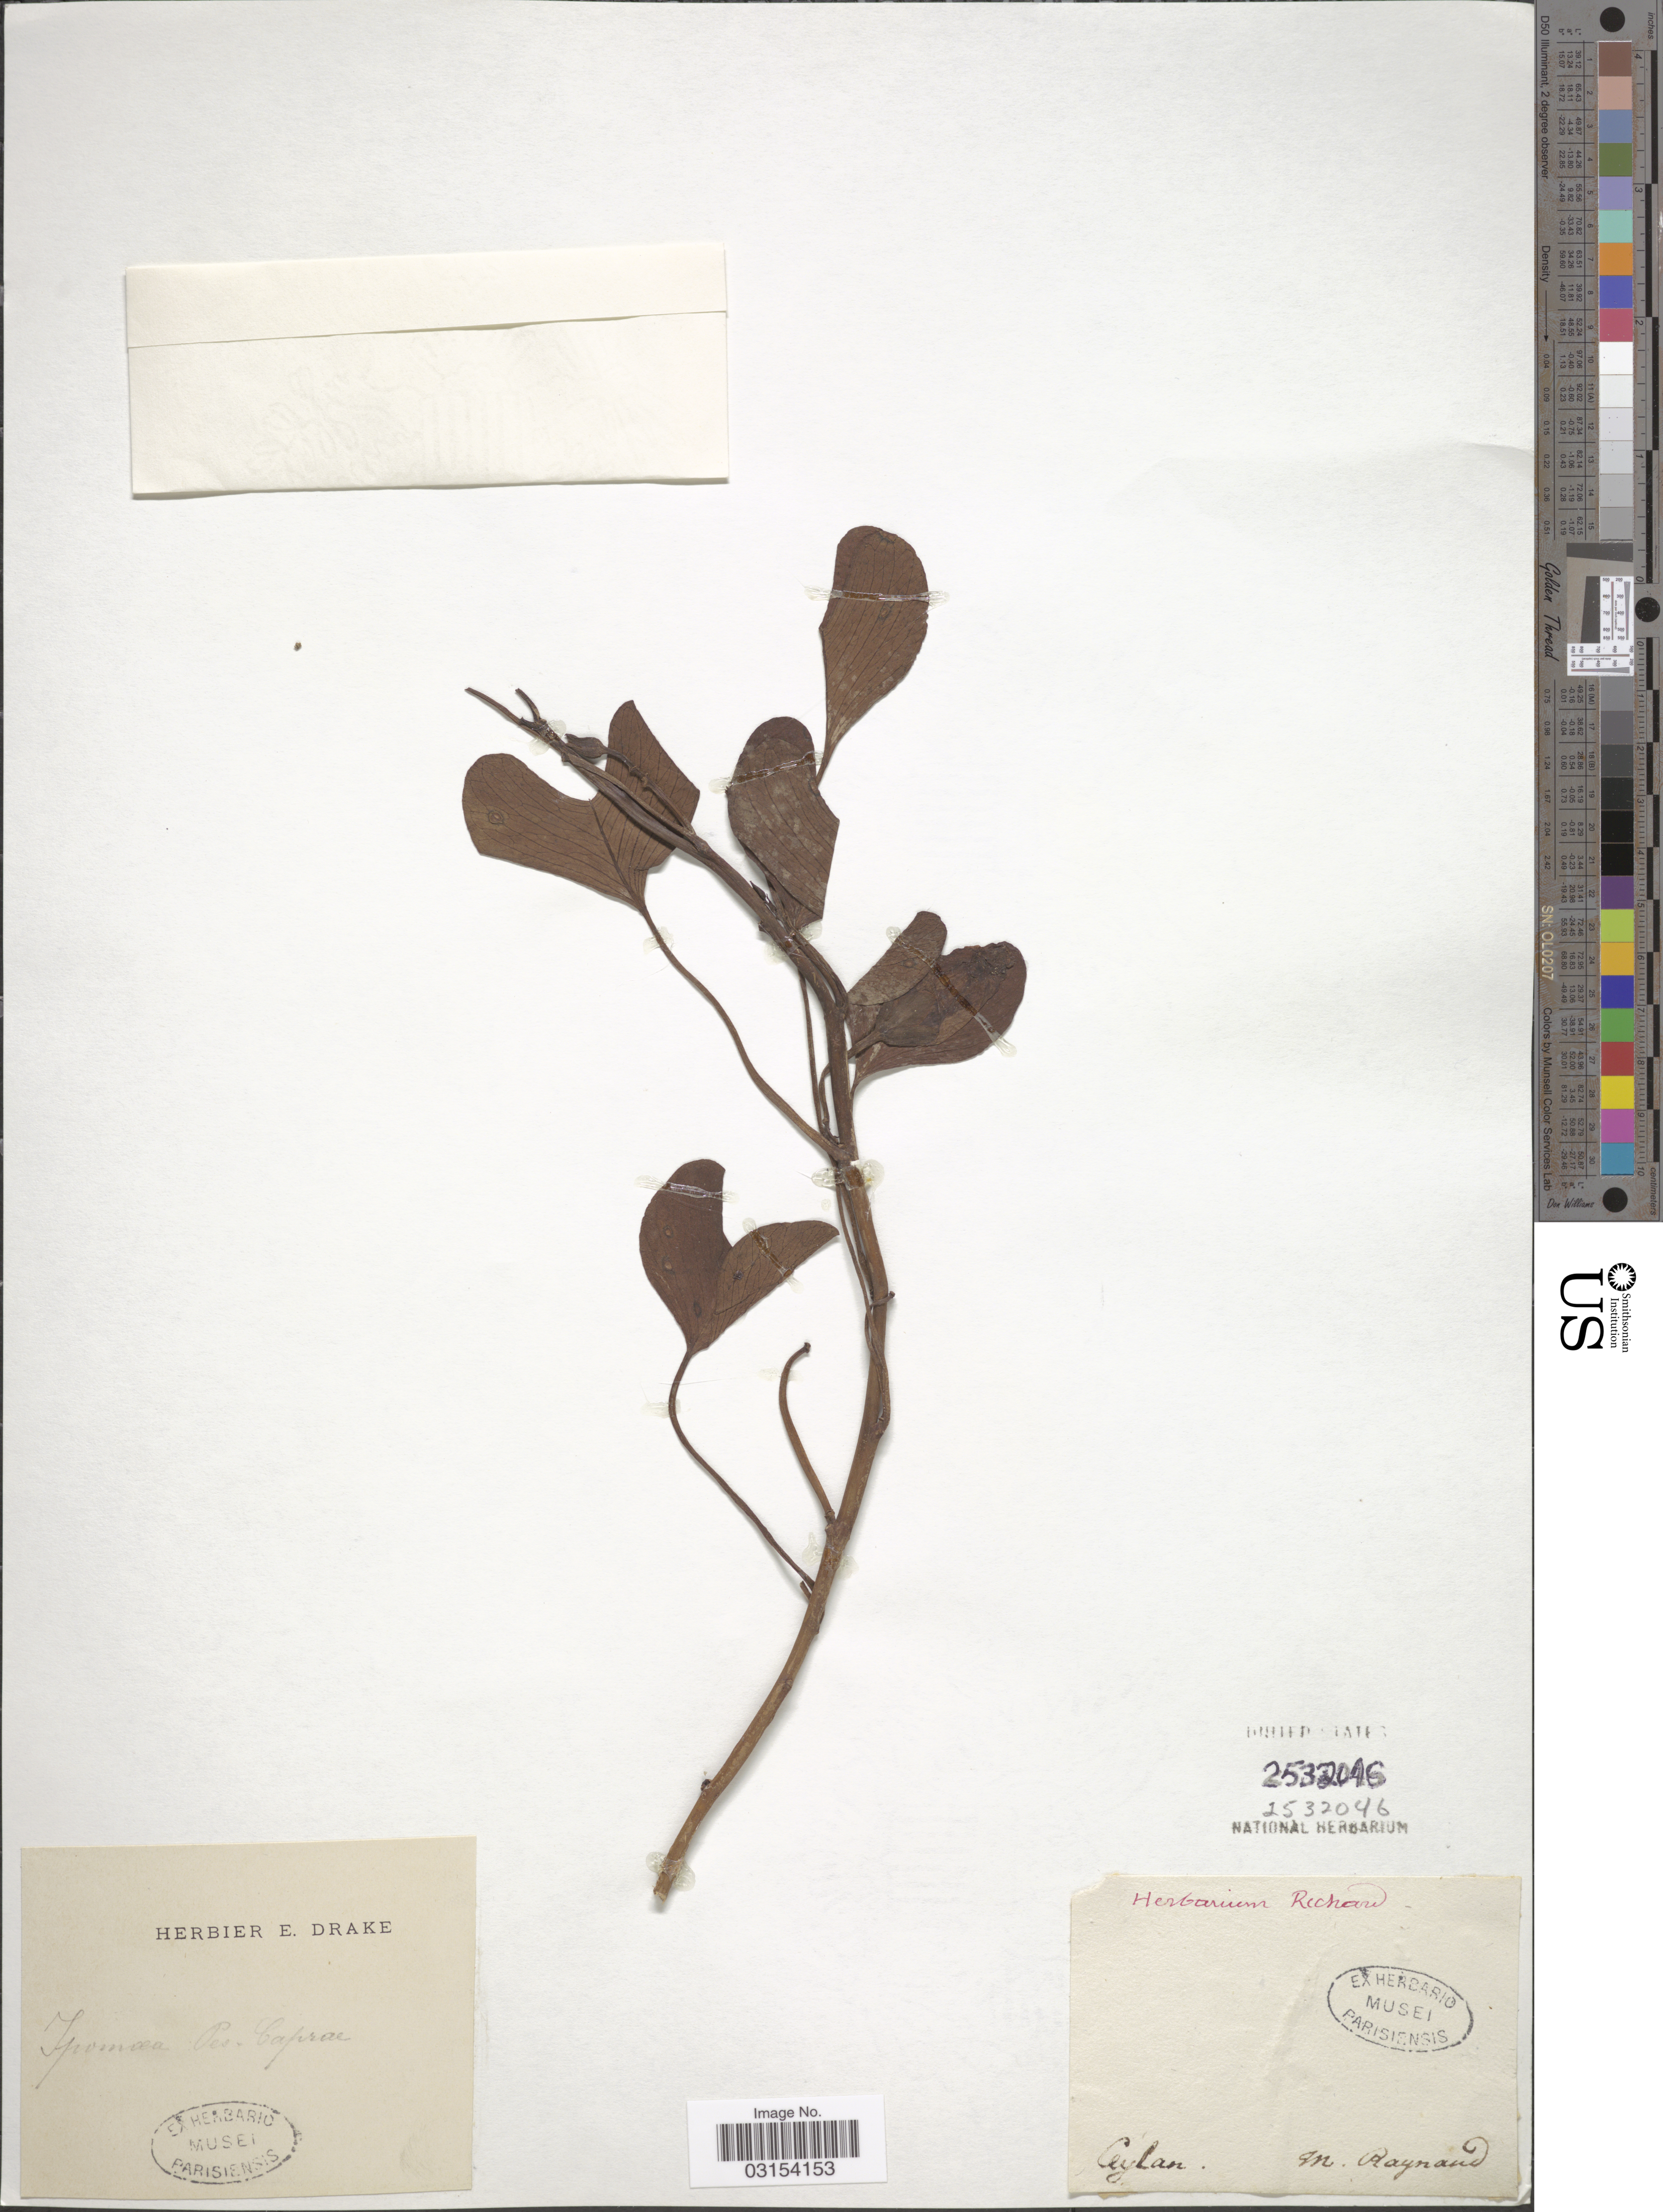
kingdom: Plantae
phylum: Tracheophyta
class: Magnoliopsida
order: Solanales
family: Convolvulaceae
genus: Ipomoea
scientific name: Ipomoea pes-caprae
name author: (L.) R. Br.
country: Sri Lanka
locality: Ceylon.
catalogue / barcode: US 2532046